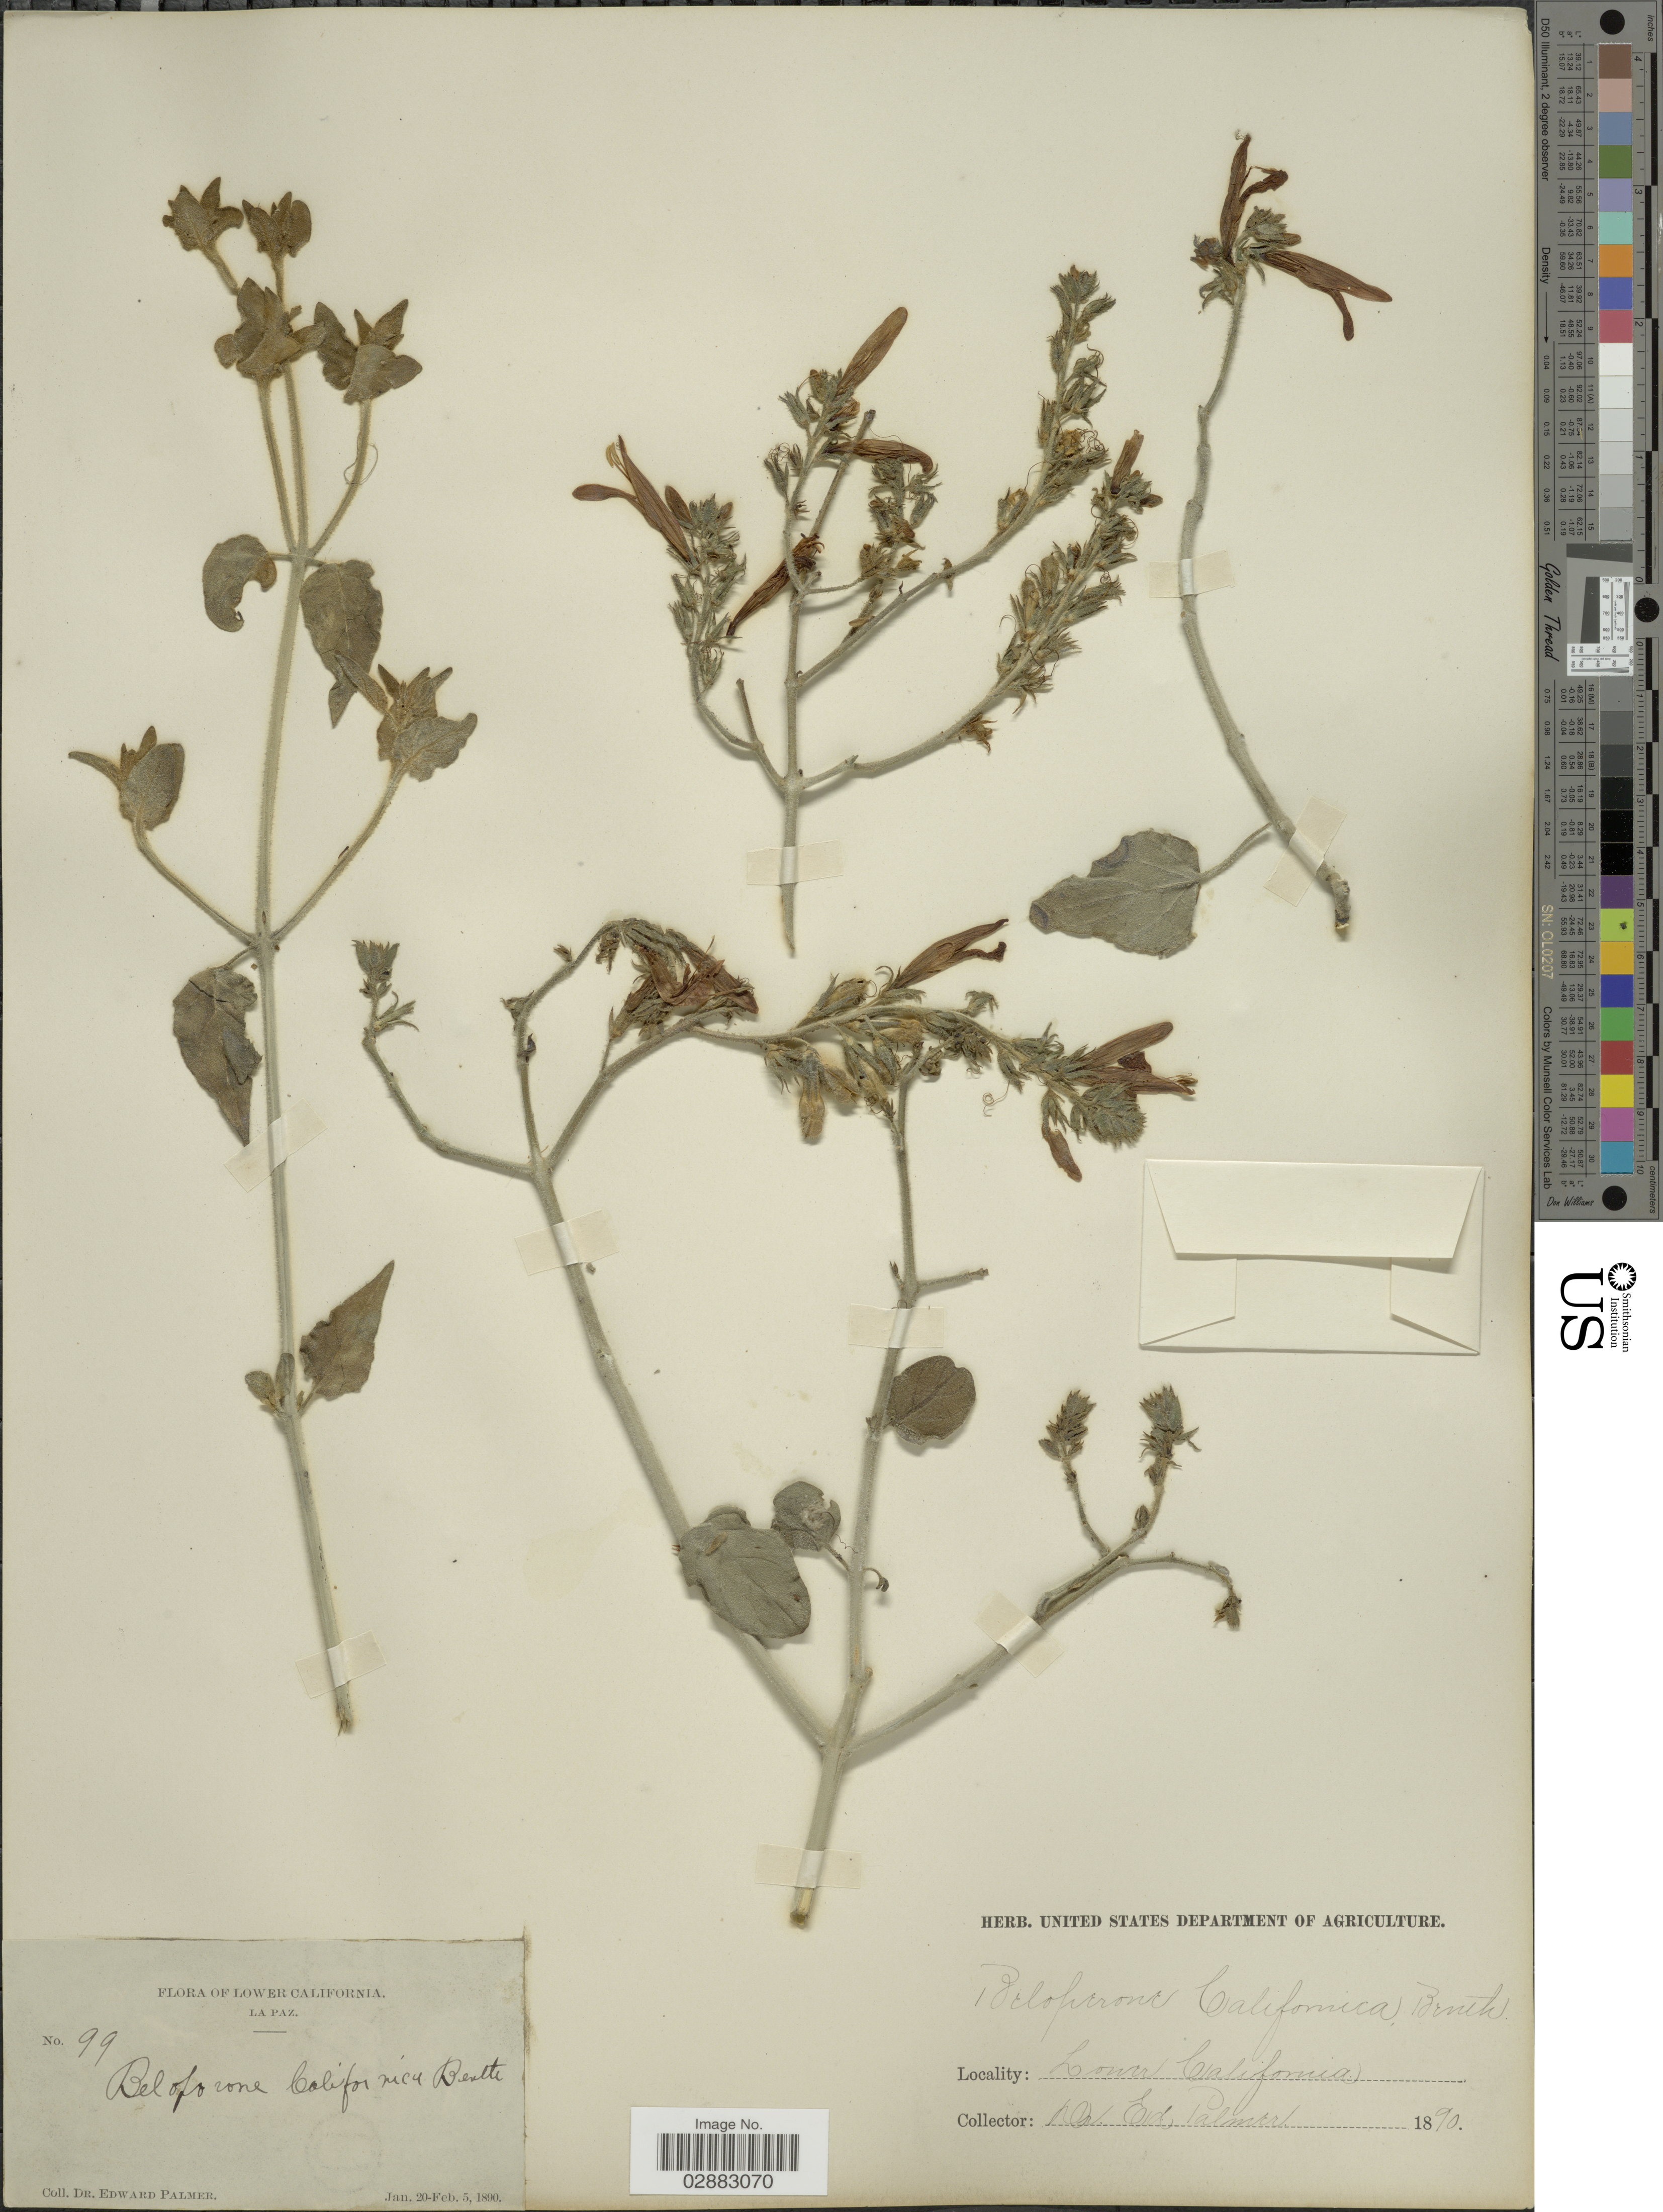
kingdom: Plantae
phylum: Tracheophyta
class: Magnoliopsida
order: Lamiales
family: Acanthaceae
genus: Beloperone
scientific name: Beloperone californica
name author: Benth.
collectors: E. Palmer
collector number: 99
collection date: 1890-01-20/1890-02-05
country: Mexico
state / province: Baja California Sur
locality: Lower California. La Paz.